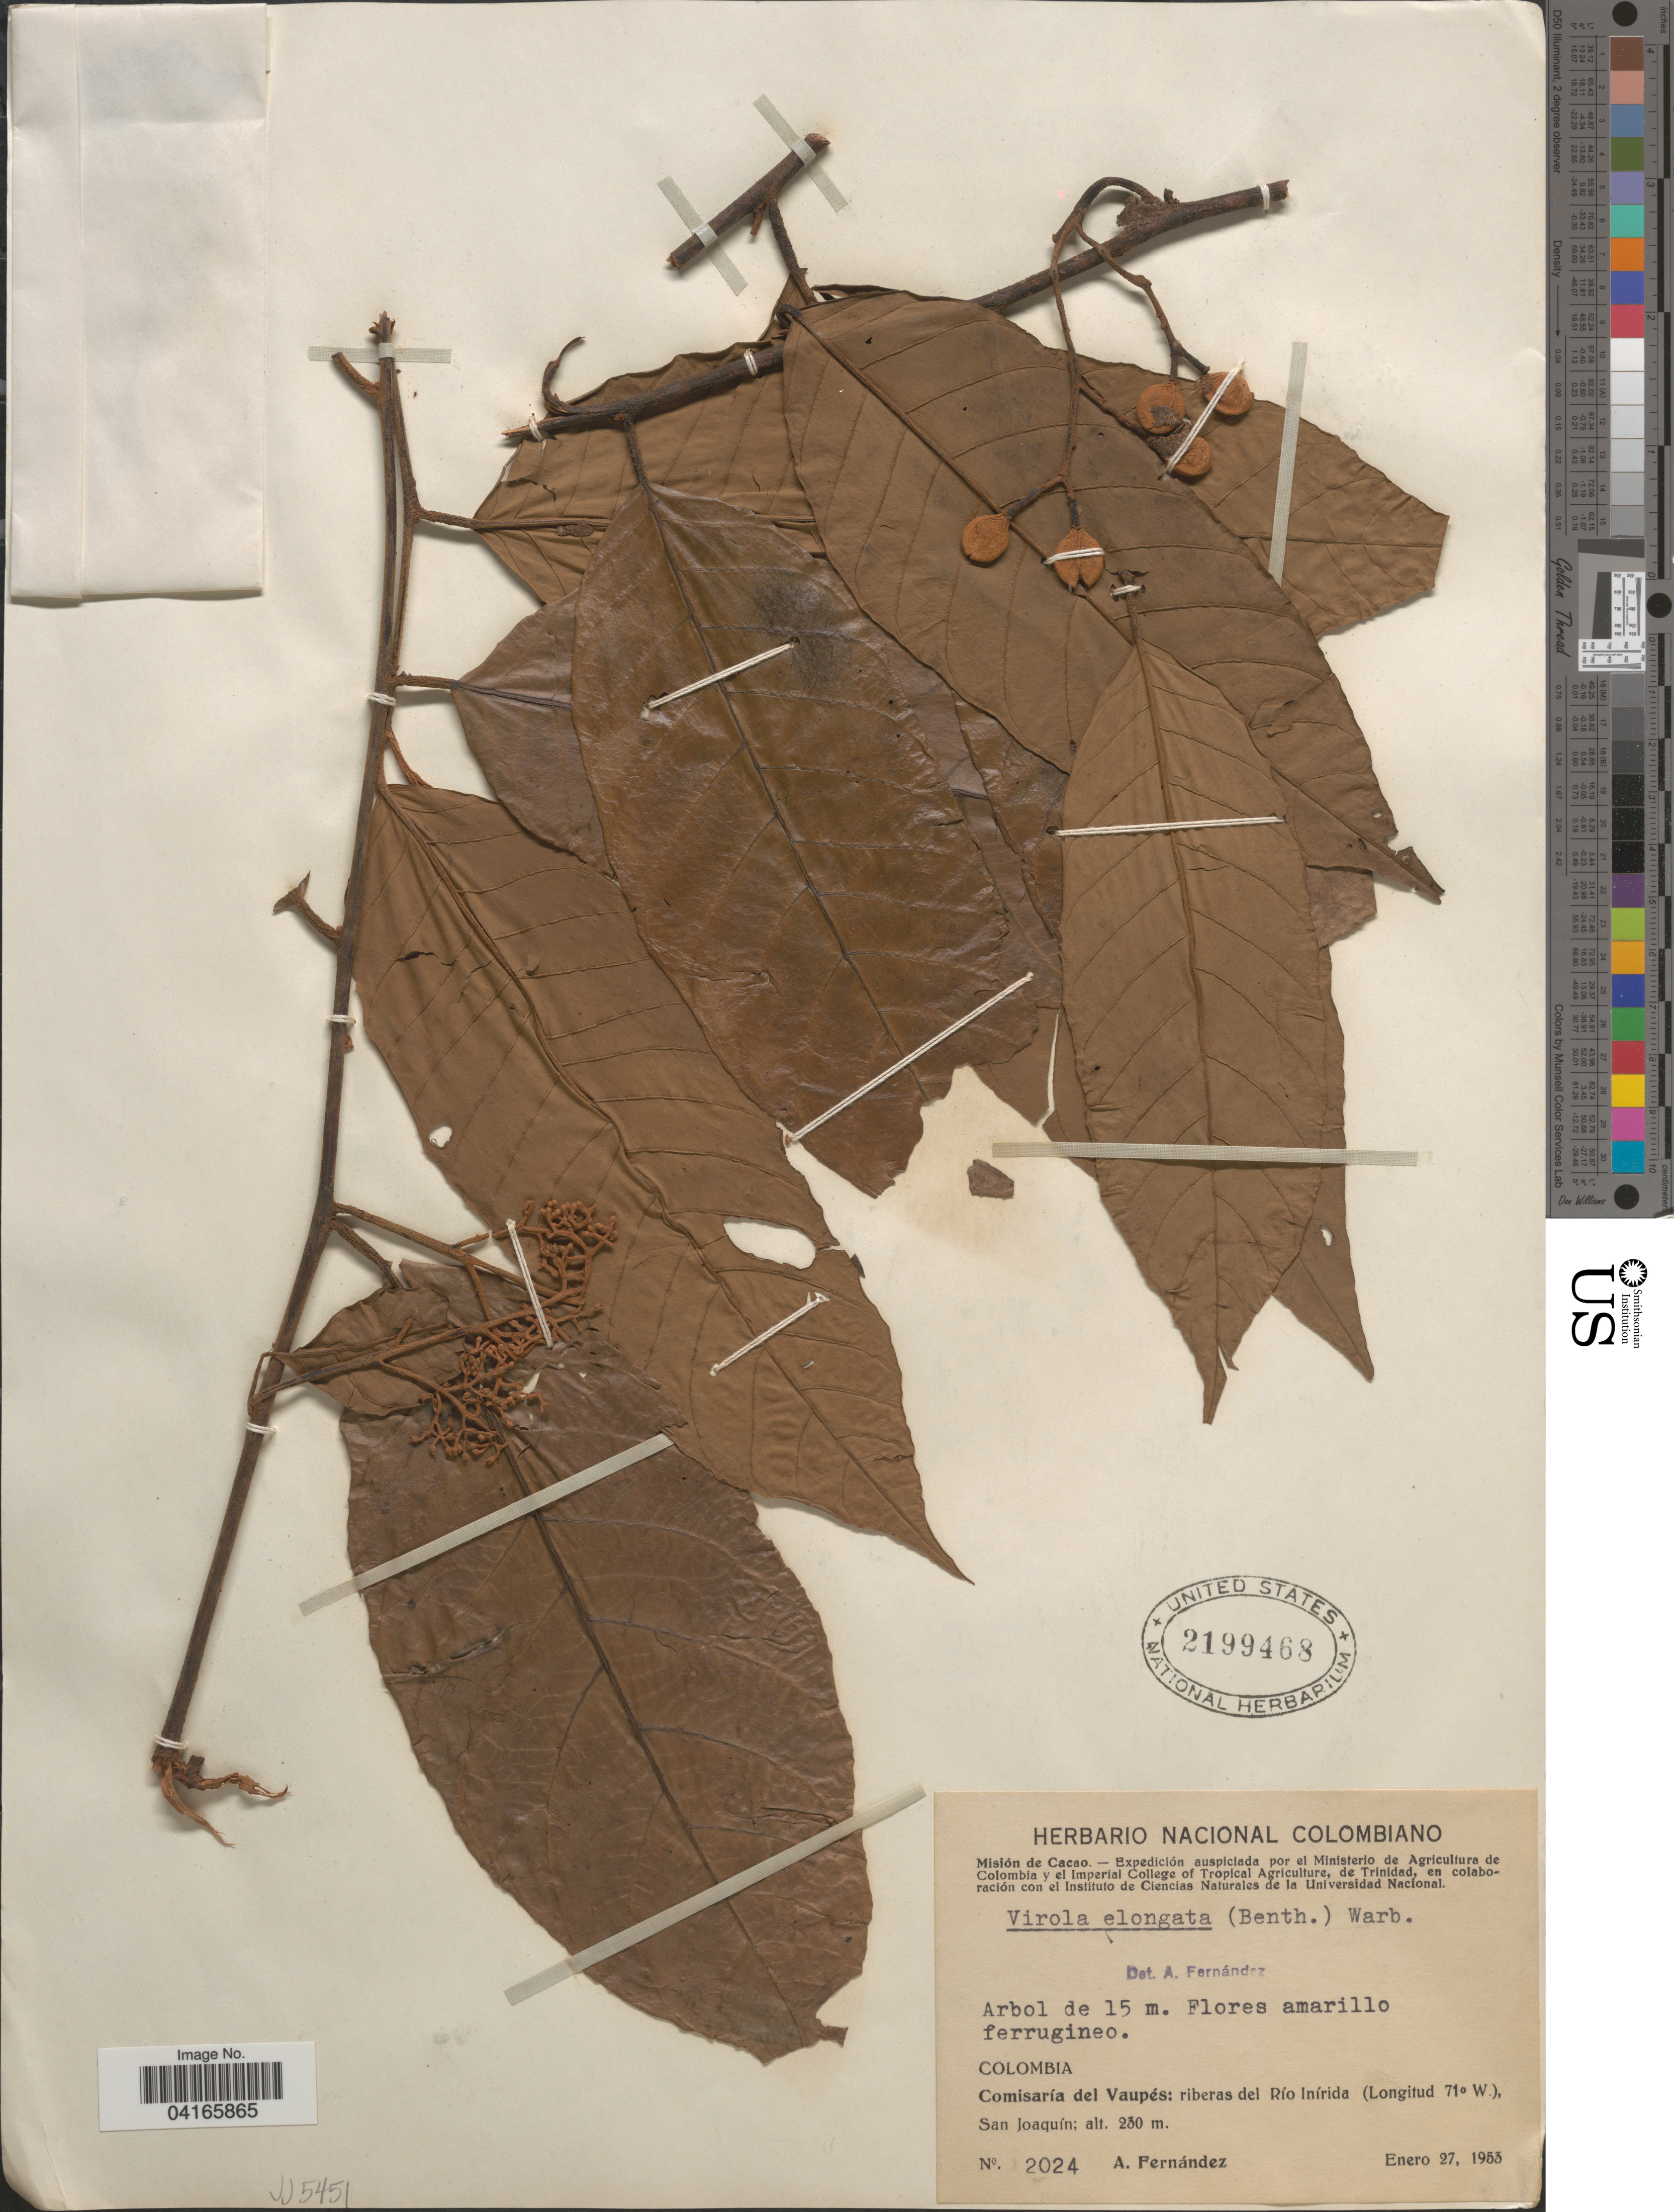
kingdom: Plantae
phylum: Tracheophyta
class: Magnoliopsida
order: Magnoliales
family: Myristicaceae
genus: Virola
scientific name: Virola elongata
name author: (Benth.) Warb.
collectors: A. Fernández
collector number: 2024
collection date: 1953-01-27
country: Colombia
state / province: Vaupés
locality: Misión del Cacao. Comisaría del Vaupés: riberas del Río Inírida. San Joaquín.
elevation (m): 230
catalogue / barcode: US 2199468